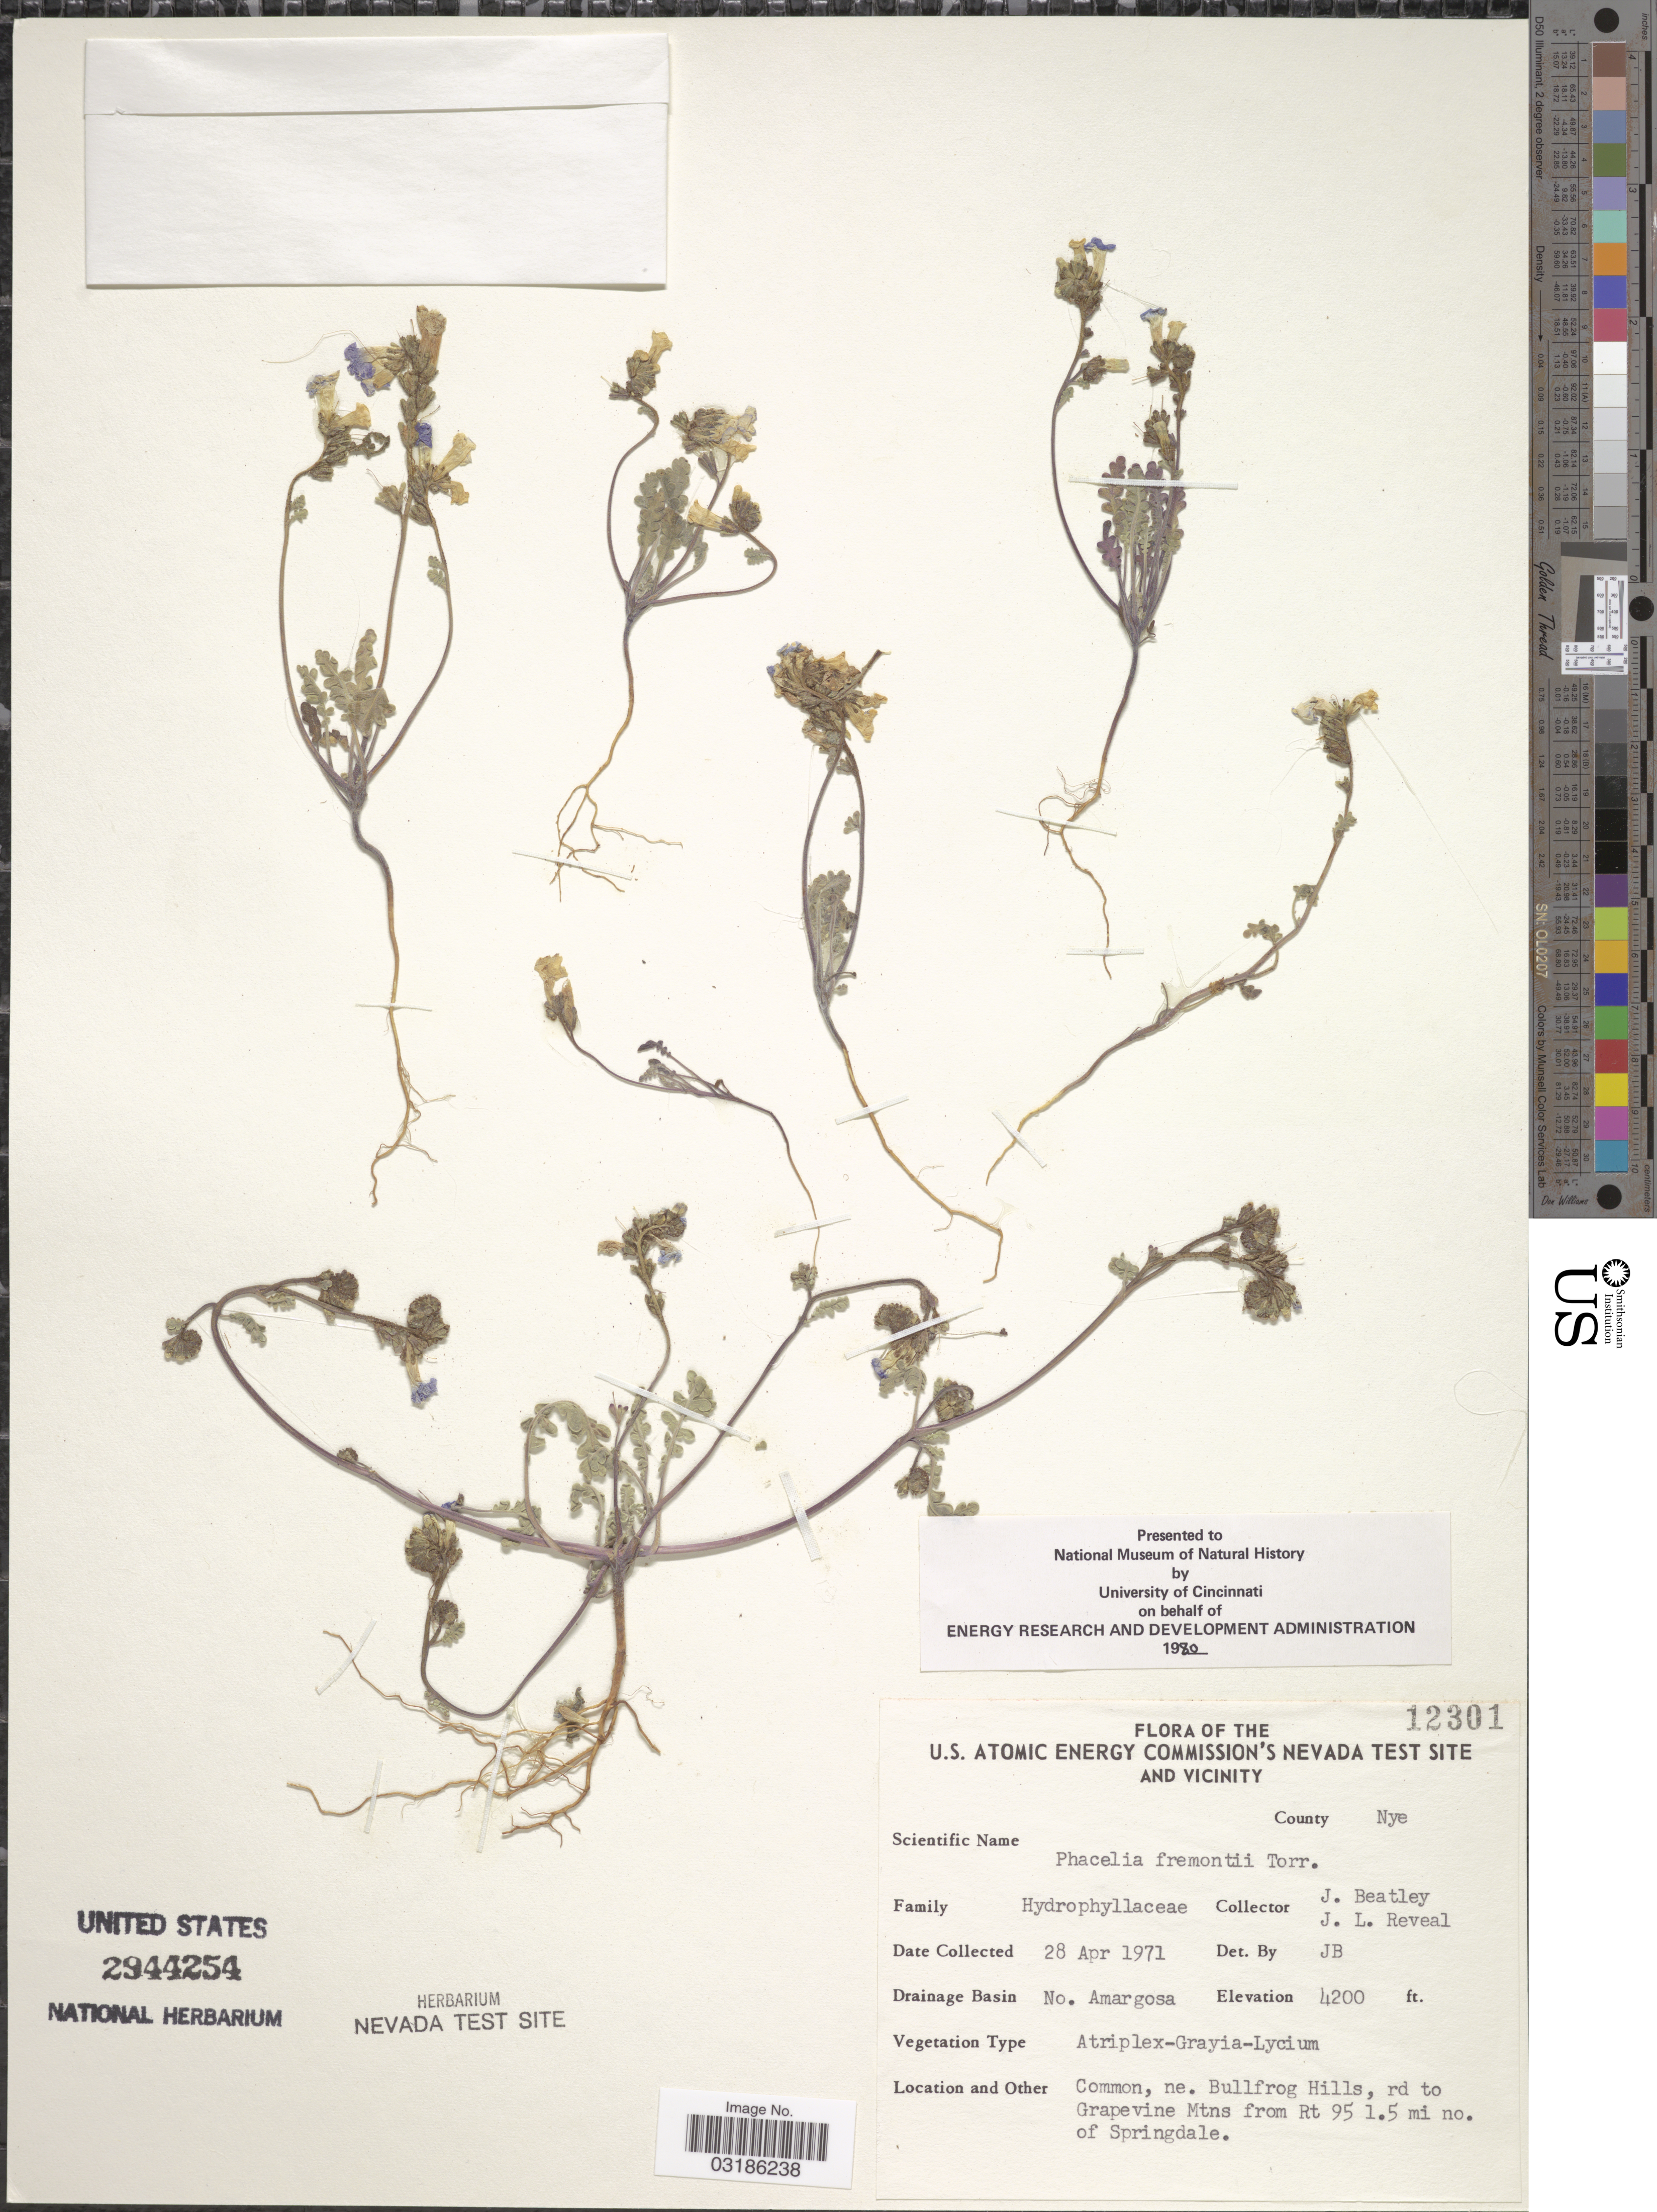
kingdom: Plantae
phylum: Tracheophyta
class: Magnoliopsida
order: Boraginales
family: Hydrophyllaceae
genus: Phacelia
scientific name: Phacelia fremontii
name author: Torr.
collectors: J. C. Beatley & J. L. Reveal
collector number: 12301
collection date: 1971-04-28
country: United States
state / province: Nevada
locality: U.S. Atomic Energy Commission's Nevada Test Site and vicinity. County Nye. Drainage Basin No. Amargosa. Ne. Bullfrog Hills, rd to Grapevine Mtns from Rt 95 1.5 mi no. of Springdale.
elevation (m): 1280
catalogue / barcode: US 2944254